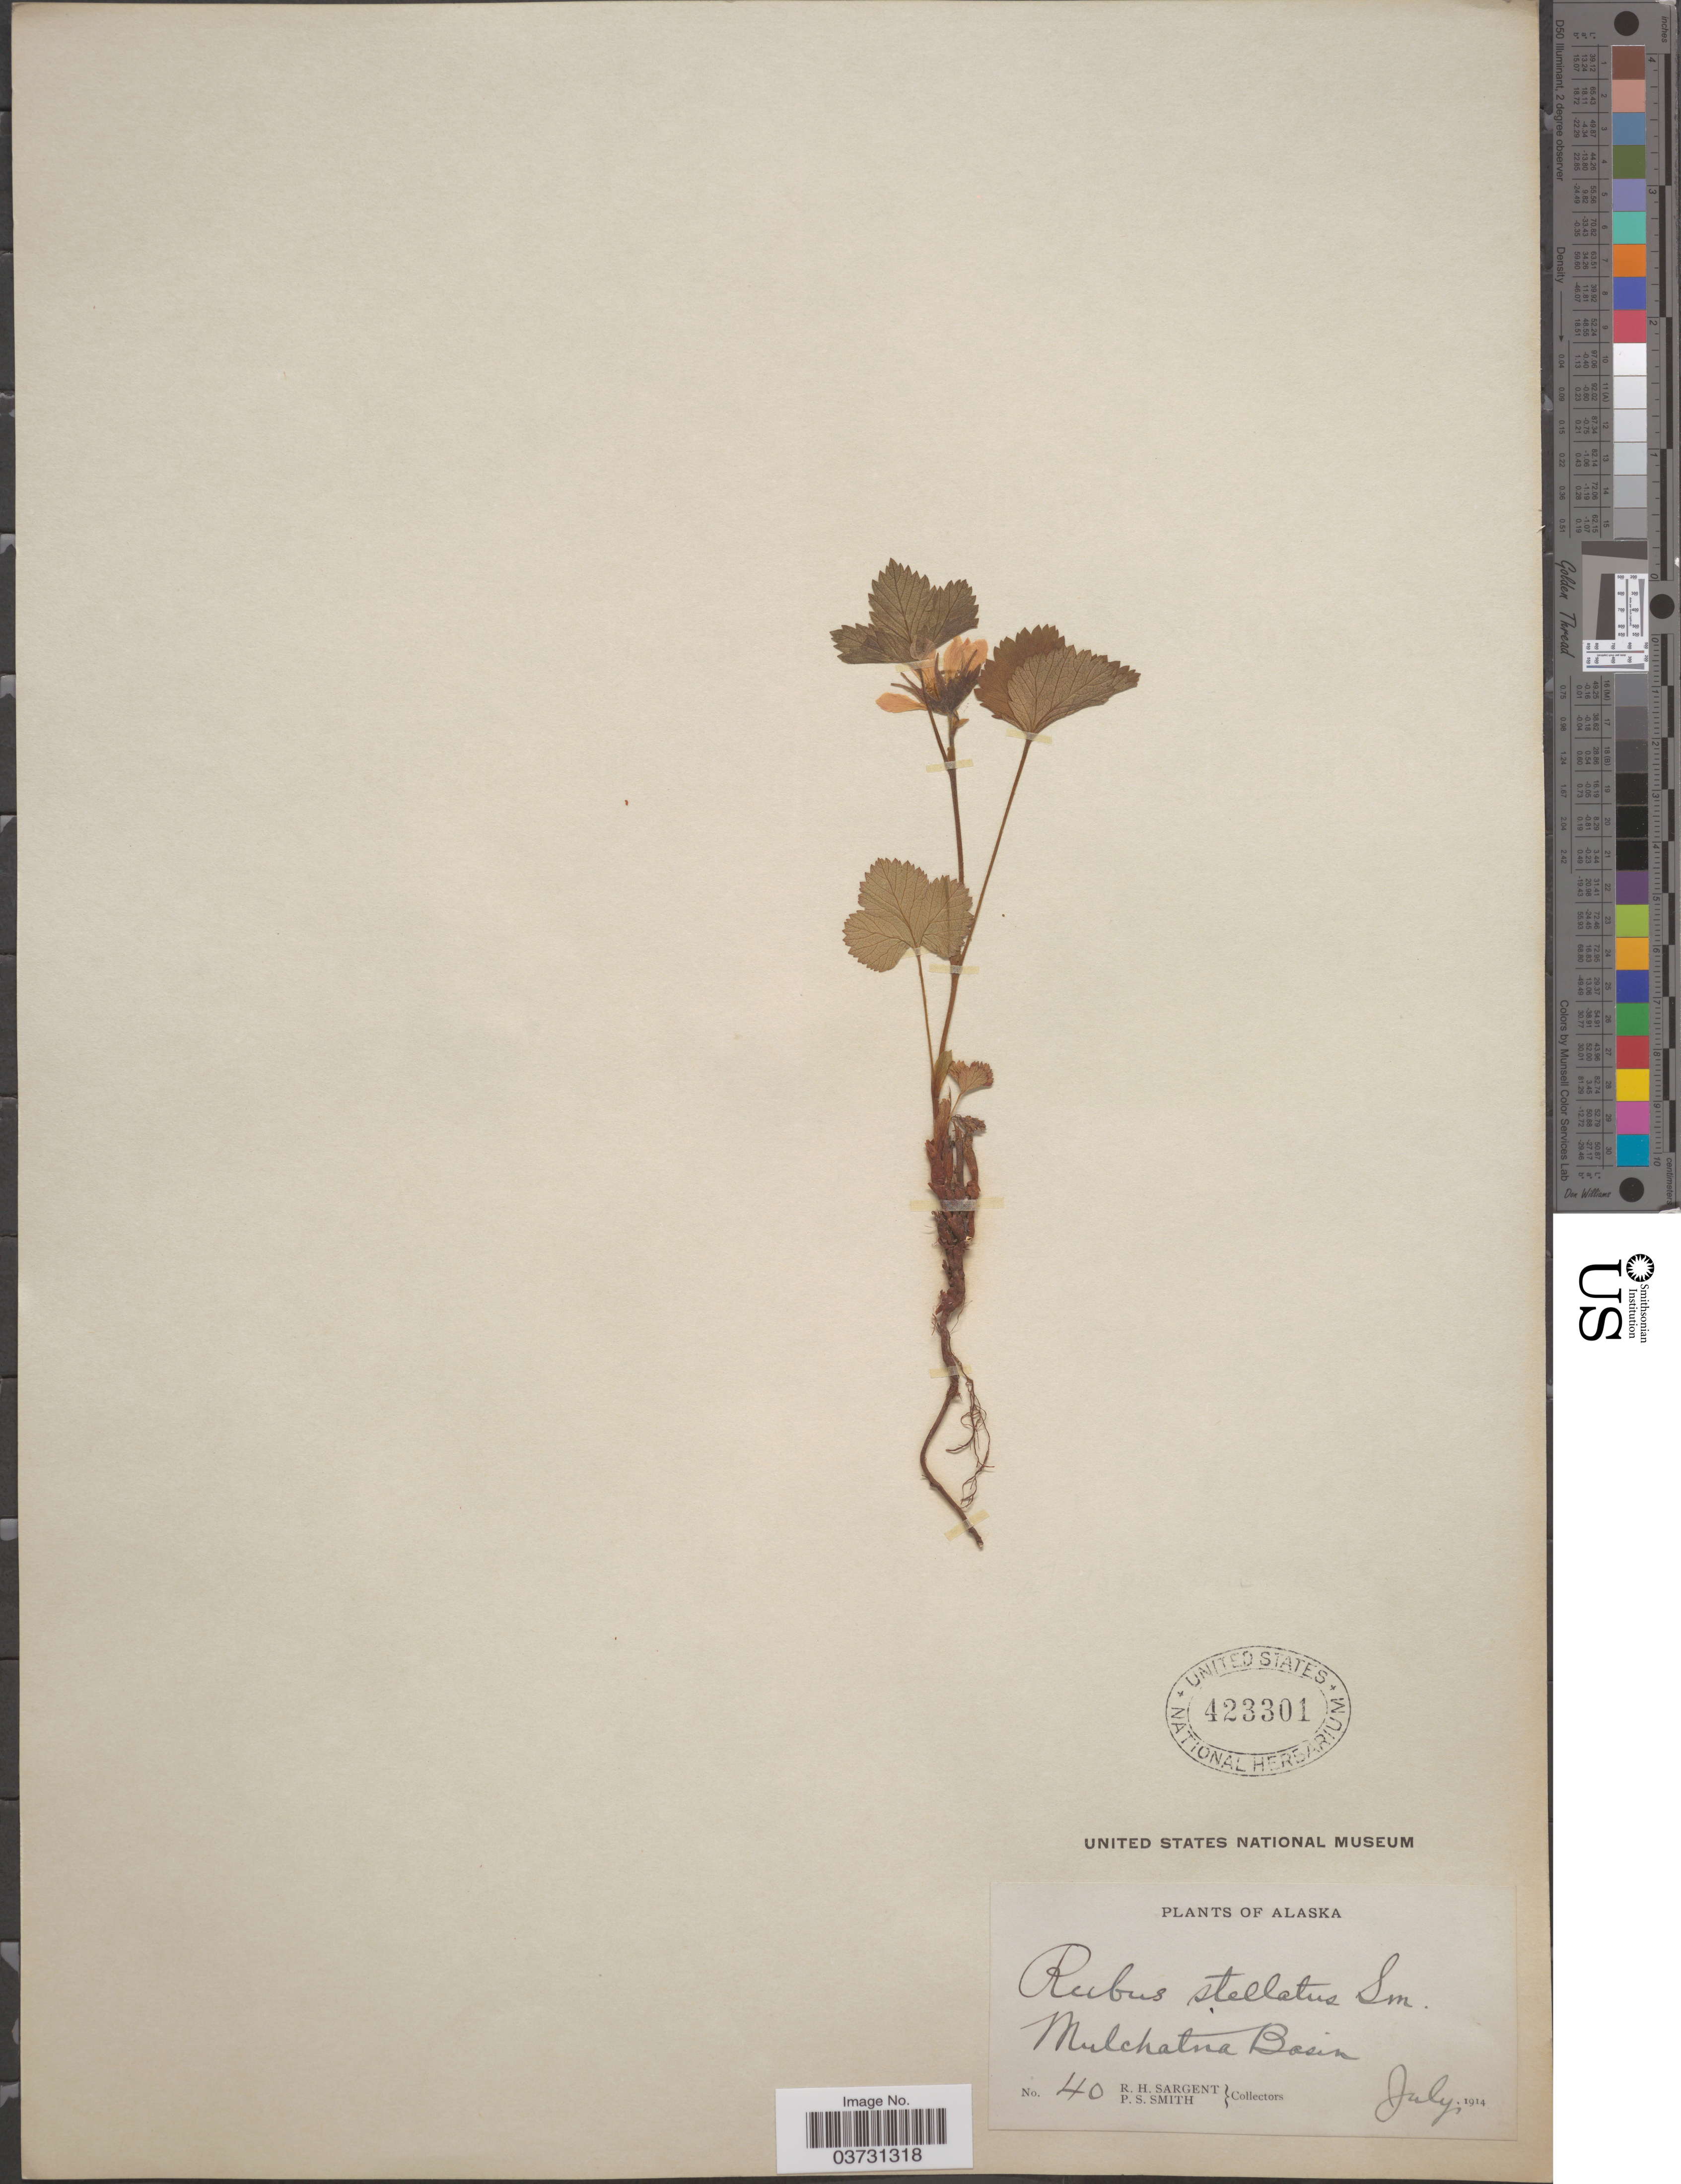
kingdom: Plantae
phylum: Tracheophyta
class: Magnoliopsida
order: Rosales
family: Rosaceae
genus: Rubus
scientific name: Rubus stellatus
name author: Sm.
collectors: R. Sargent & P. Smith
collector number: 40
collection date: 1914-07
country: United States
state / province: Alaska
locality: Mulchatna Basin.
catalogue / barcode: US 423301